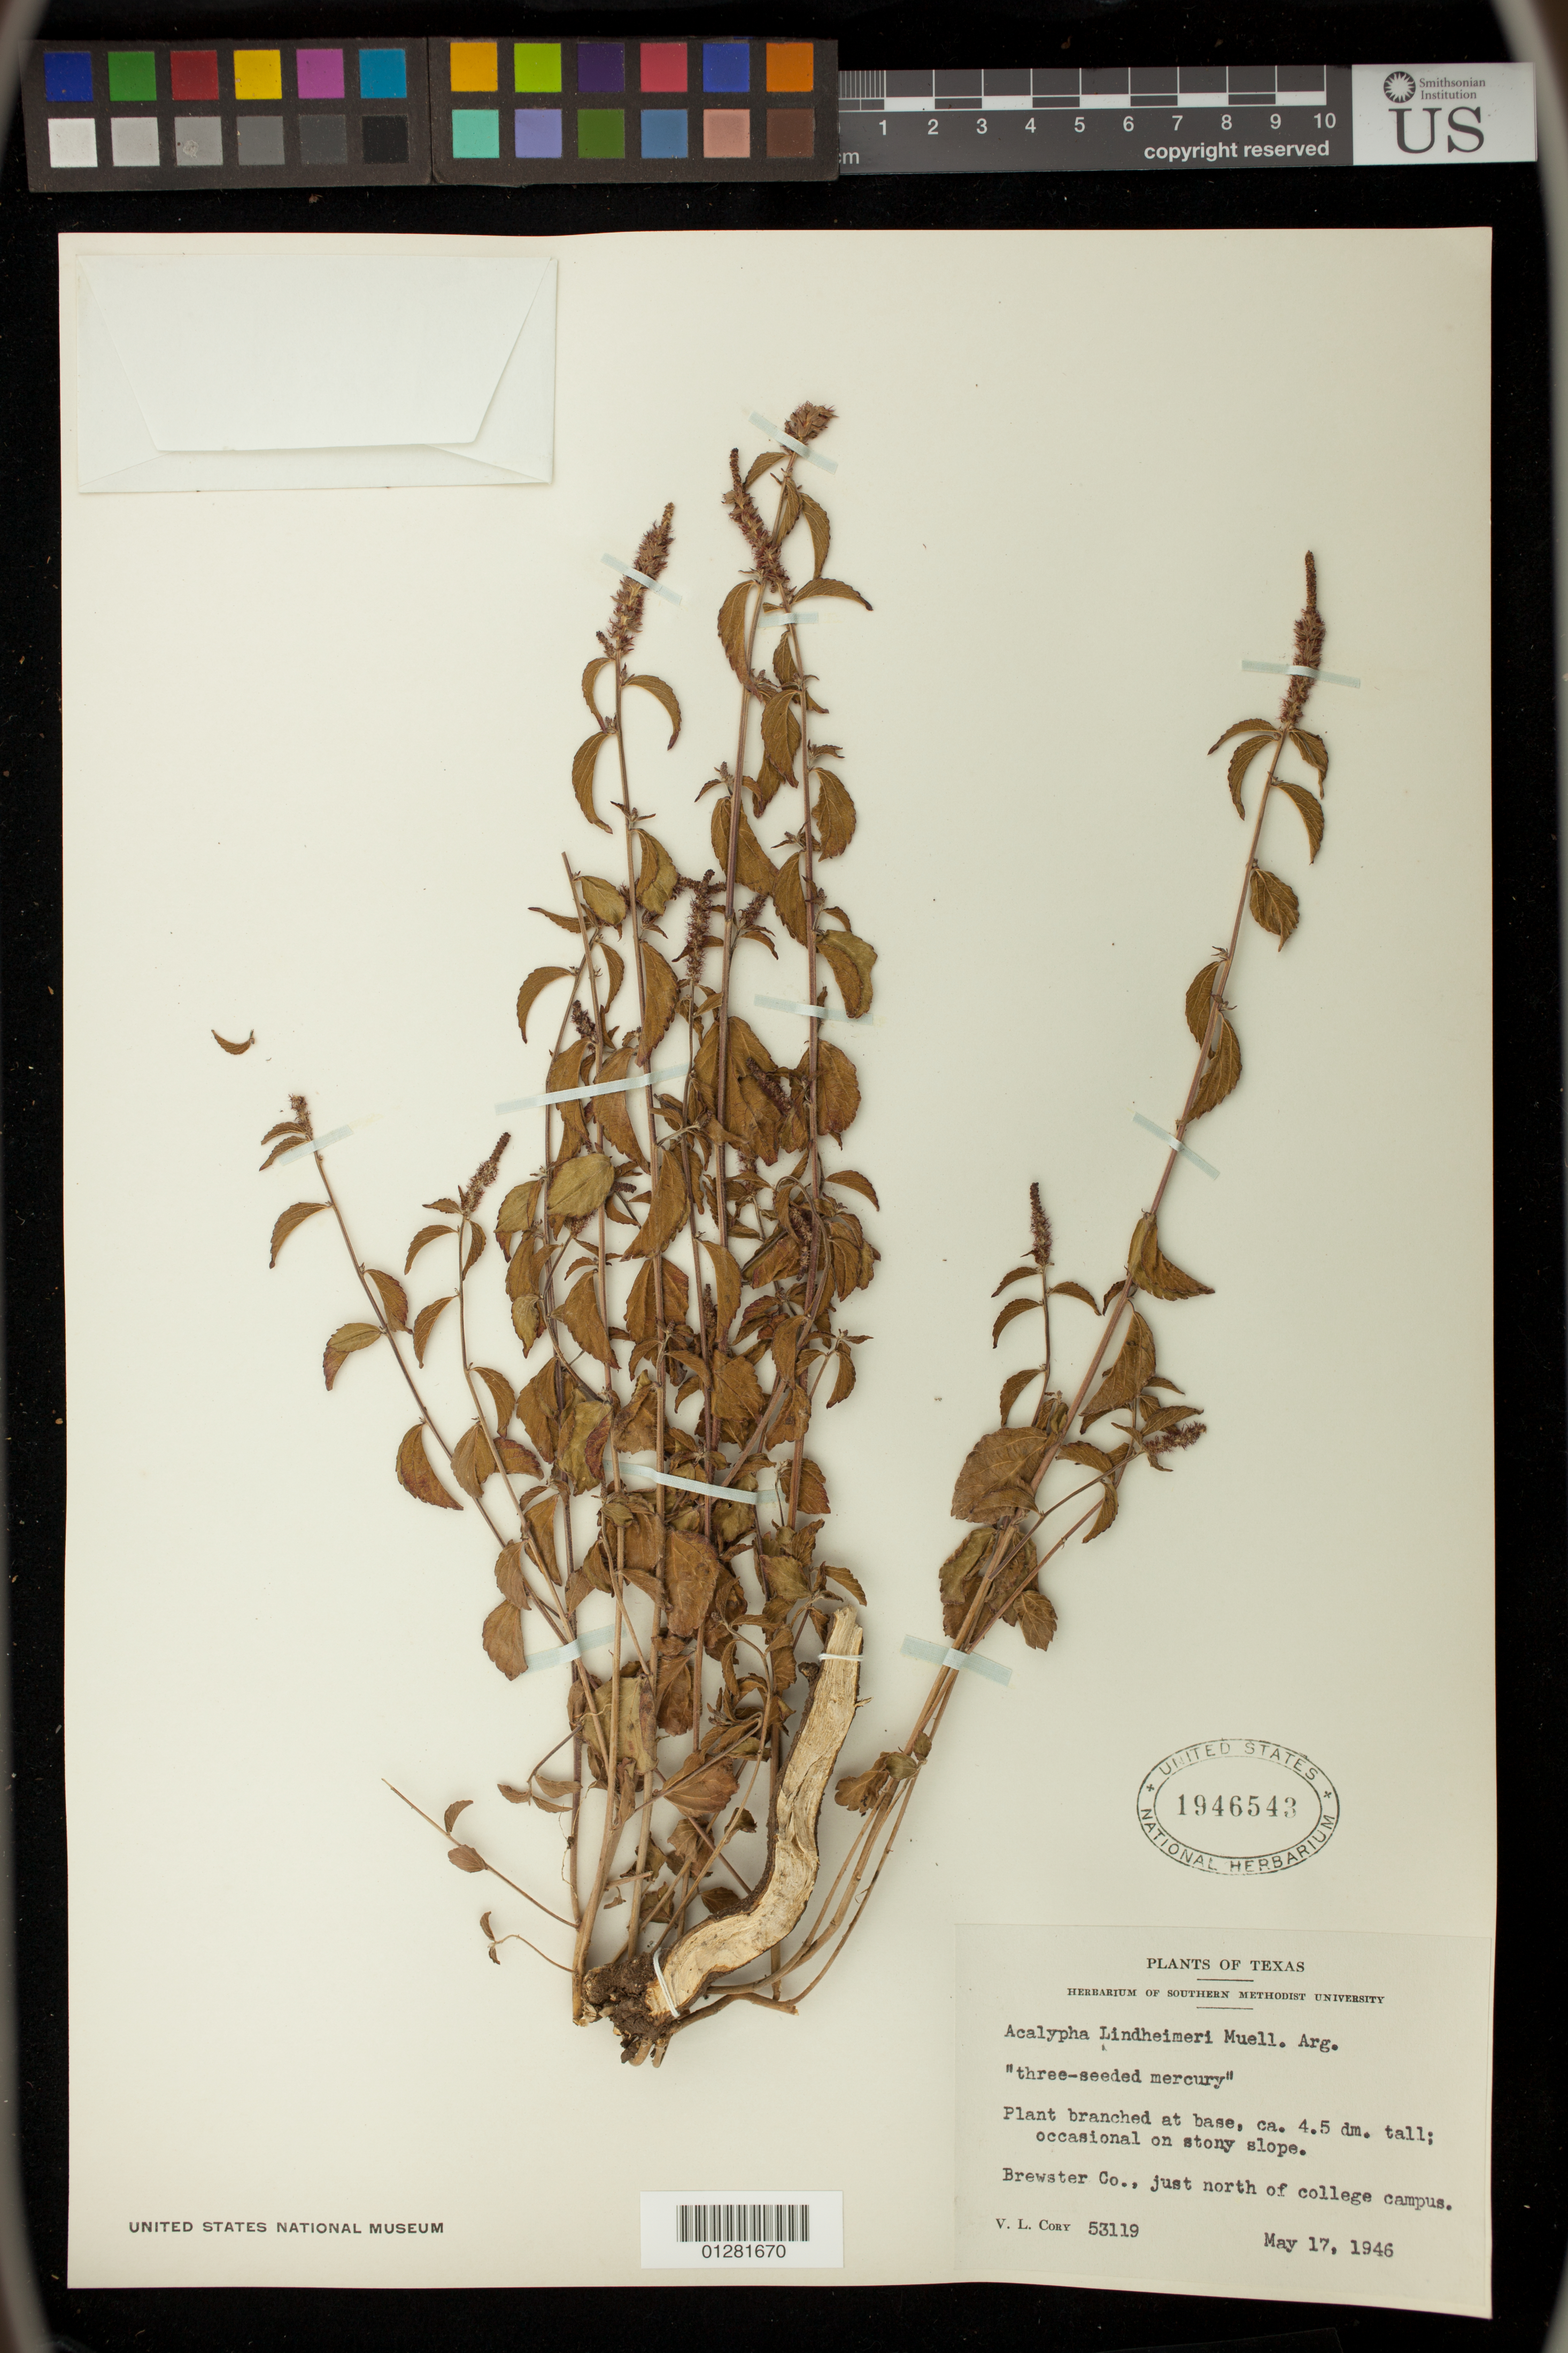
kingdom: Plantae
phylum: Tracheophyta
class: Magnoliopsida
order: Malpighiales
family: Euphorbiaceae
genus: Acalypha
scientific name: Acalypha lindheimeri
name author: Müll. Arg.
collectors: V. Cory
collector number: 53119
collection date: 1946-05-17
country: United States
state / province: Texas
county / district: Brewster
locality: just north of college campus.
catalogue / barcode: US 1946543